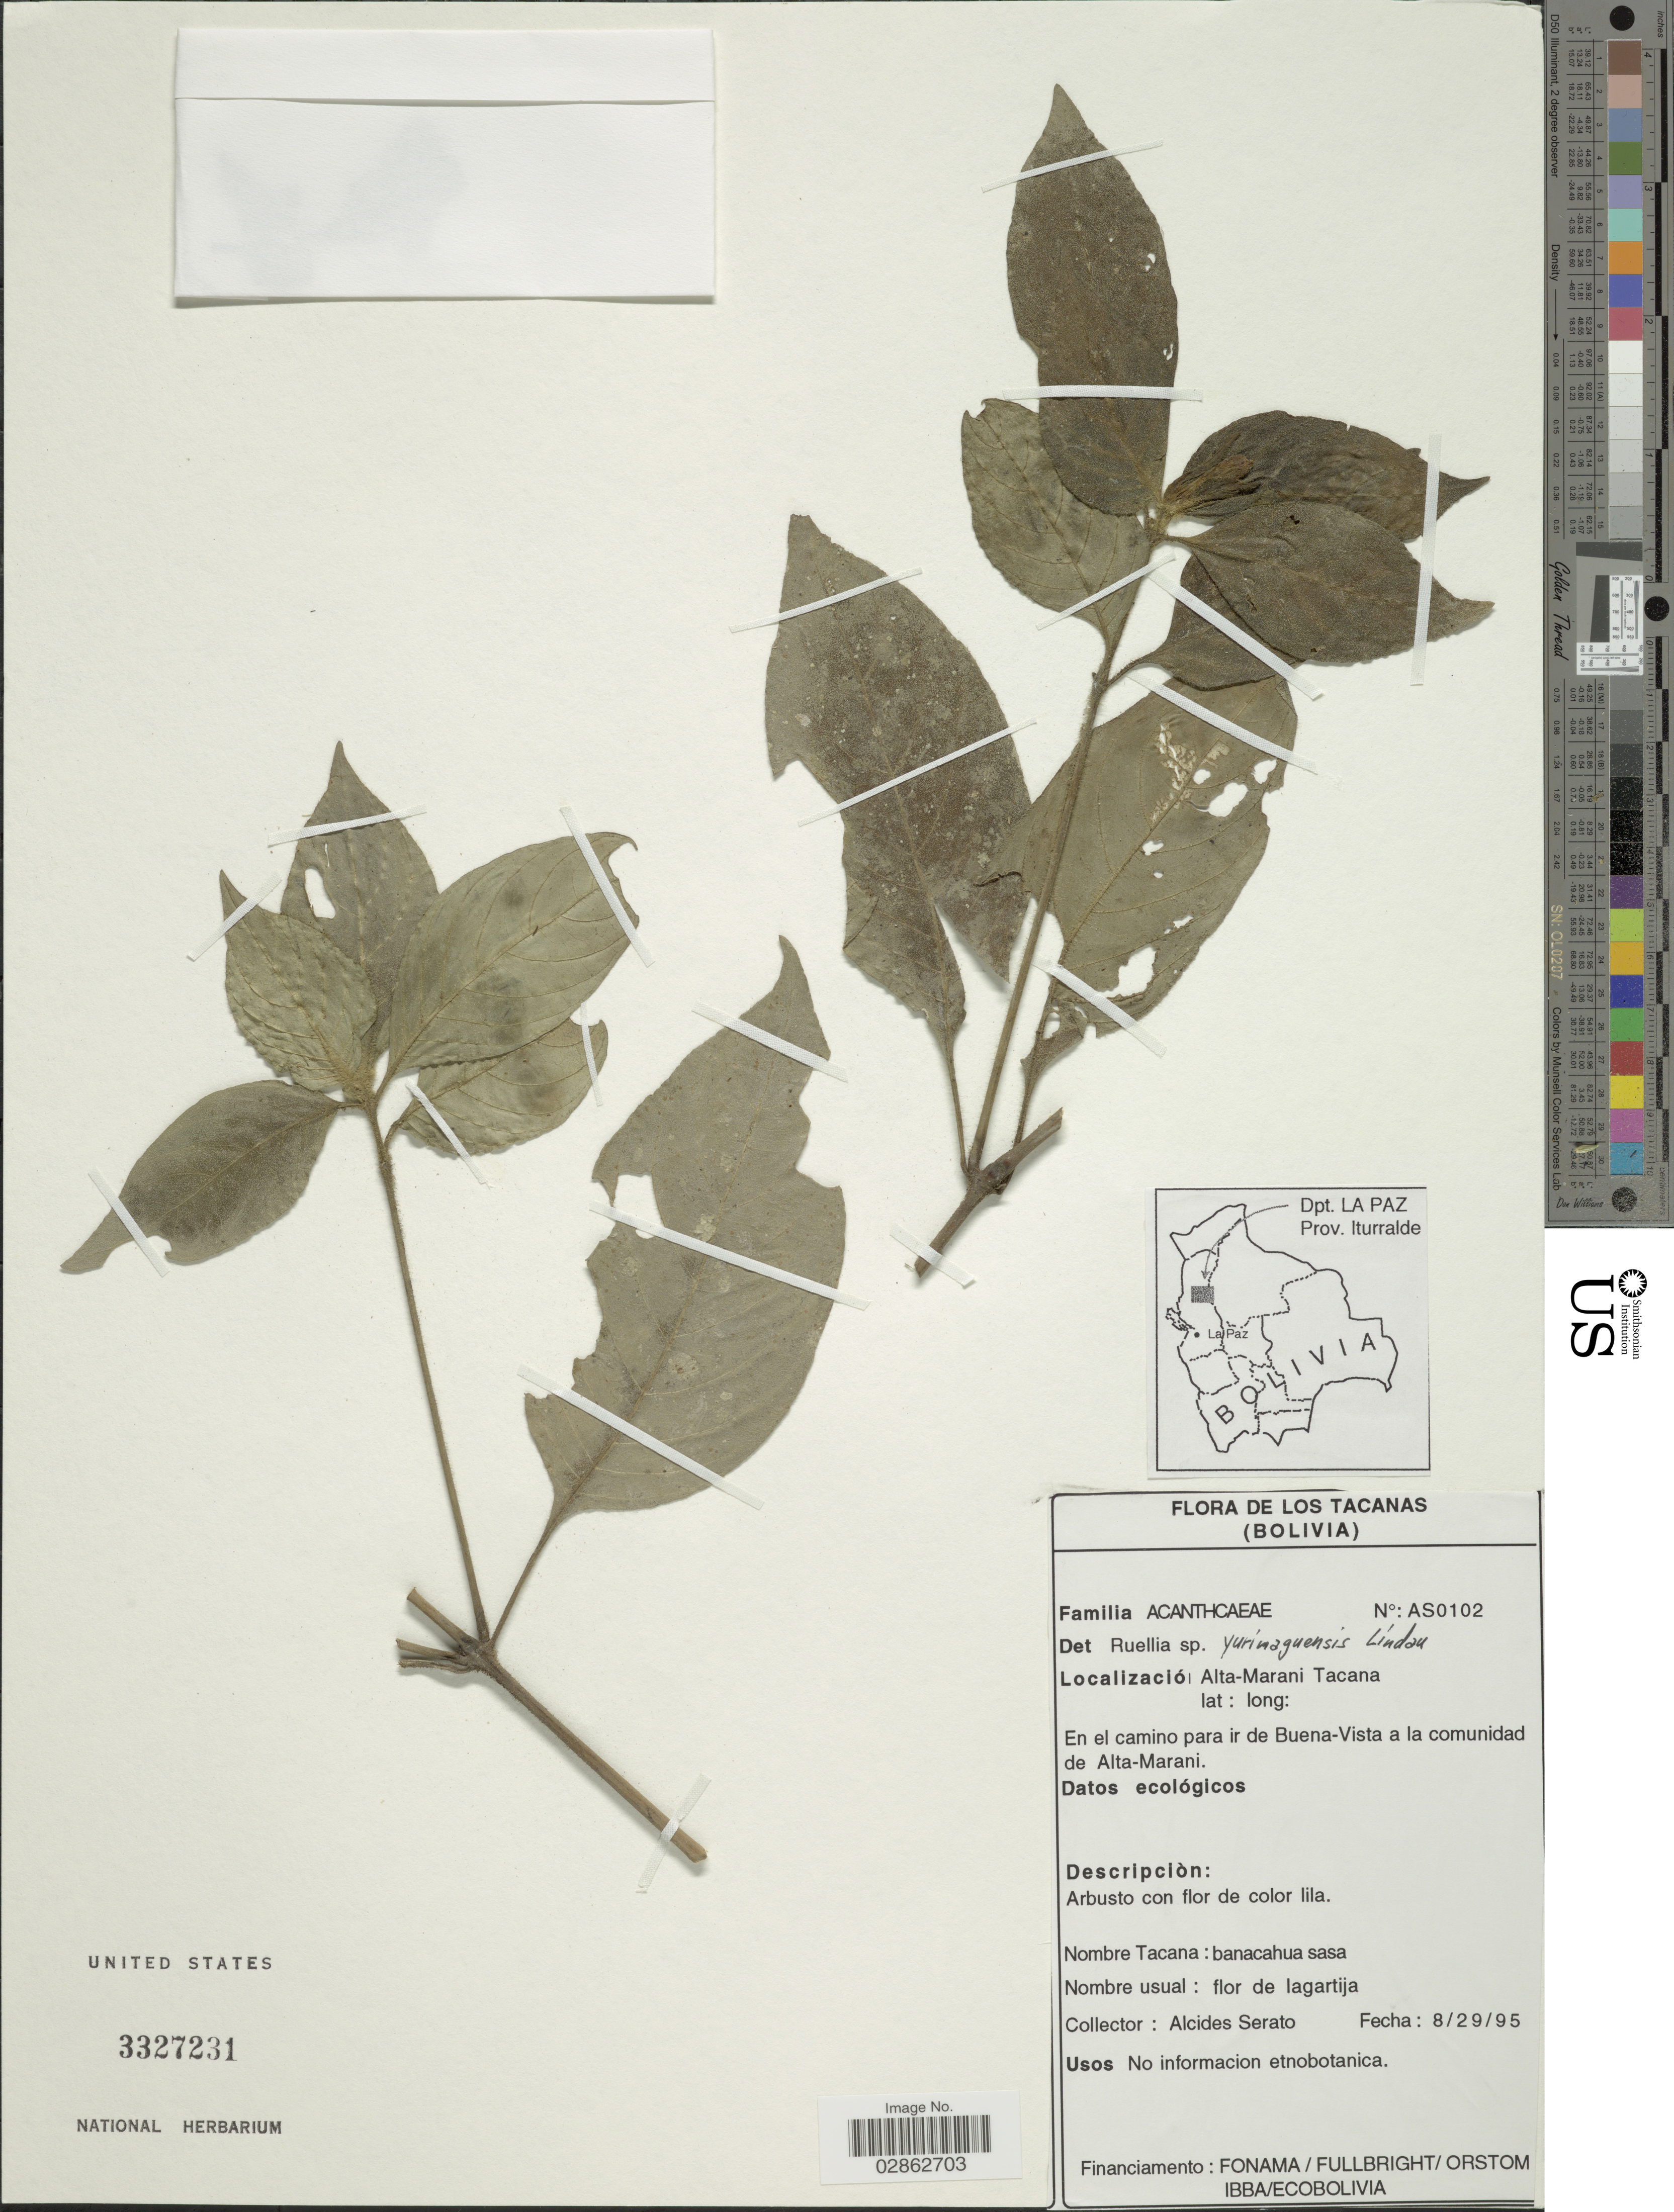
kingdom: Plantae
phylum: Tracheophyta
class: Magnoliopsida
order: Lamiales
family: Acanthaceae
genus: Ruellia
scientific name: Ruellia yurimaguensis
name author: Lindau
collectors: A. Serato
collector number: AS0102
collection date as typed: Transcribed d/m/y: 29/8/95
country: Bolivia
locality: Los Tacanas. Alta-Marani Tacana. En el camino para ir de Buena-Vista a la comunidad de Alta-Marani.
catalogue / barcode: US 3327231